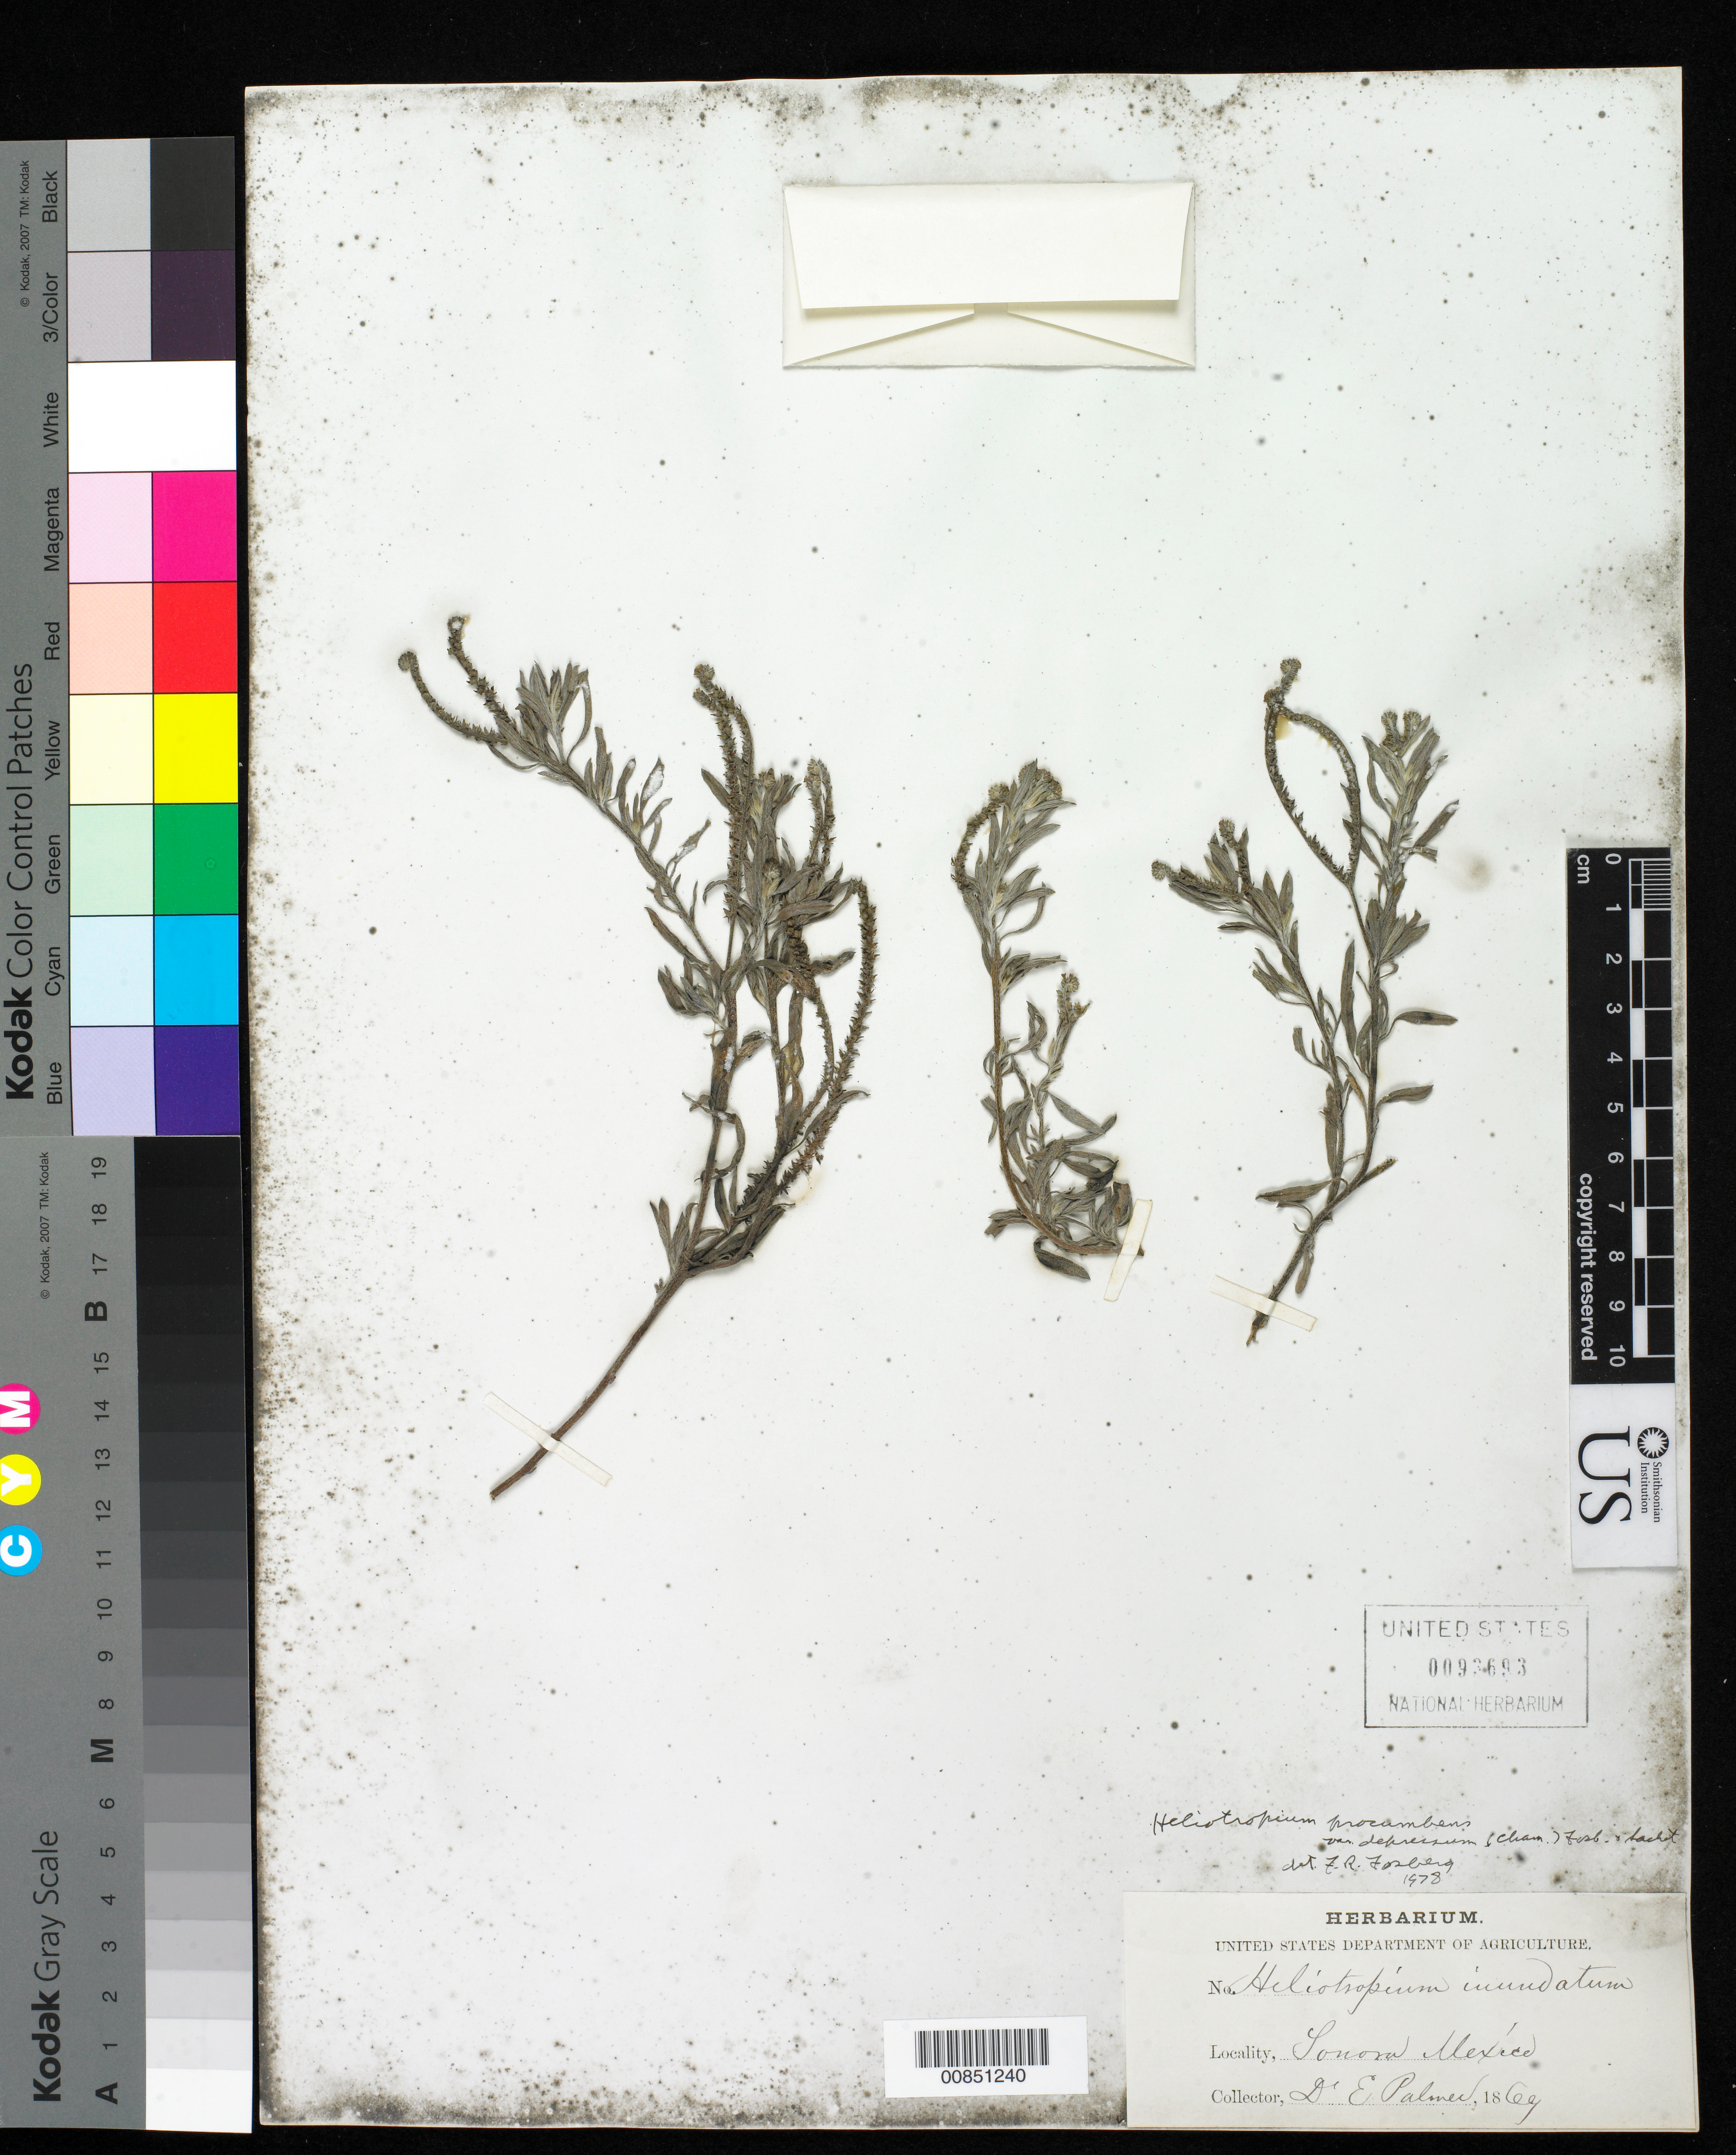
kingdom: Plantae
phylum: Tracheophyta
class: Magnoliopsida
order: Boraginales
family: Heliotropiaceae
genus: Euploca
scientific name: Euploca procumbens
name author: (Mill.) Diane & Hilger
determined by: Feuillet, C.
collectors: E. Palmer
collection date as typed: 1869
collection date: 1869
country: Mexico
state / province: Sonora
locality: Sonora.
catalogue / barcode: US 93693